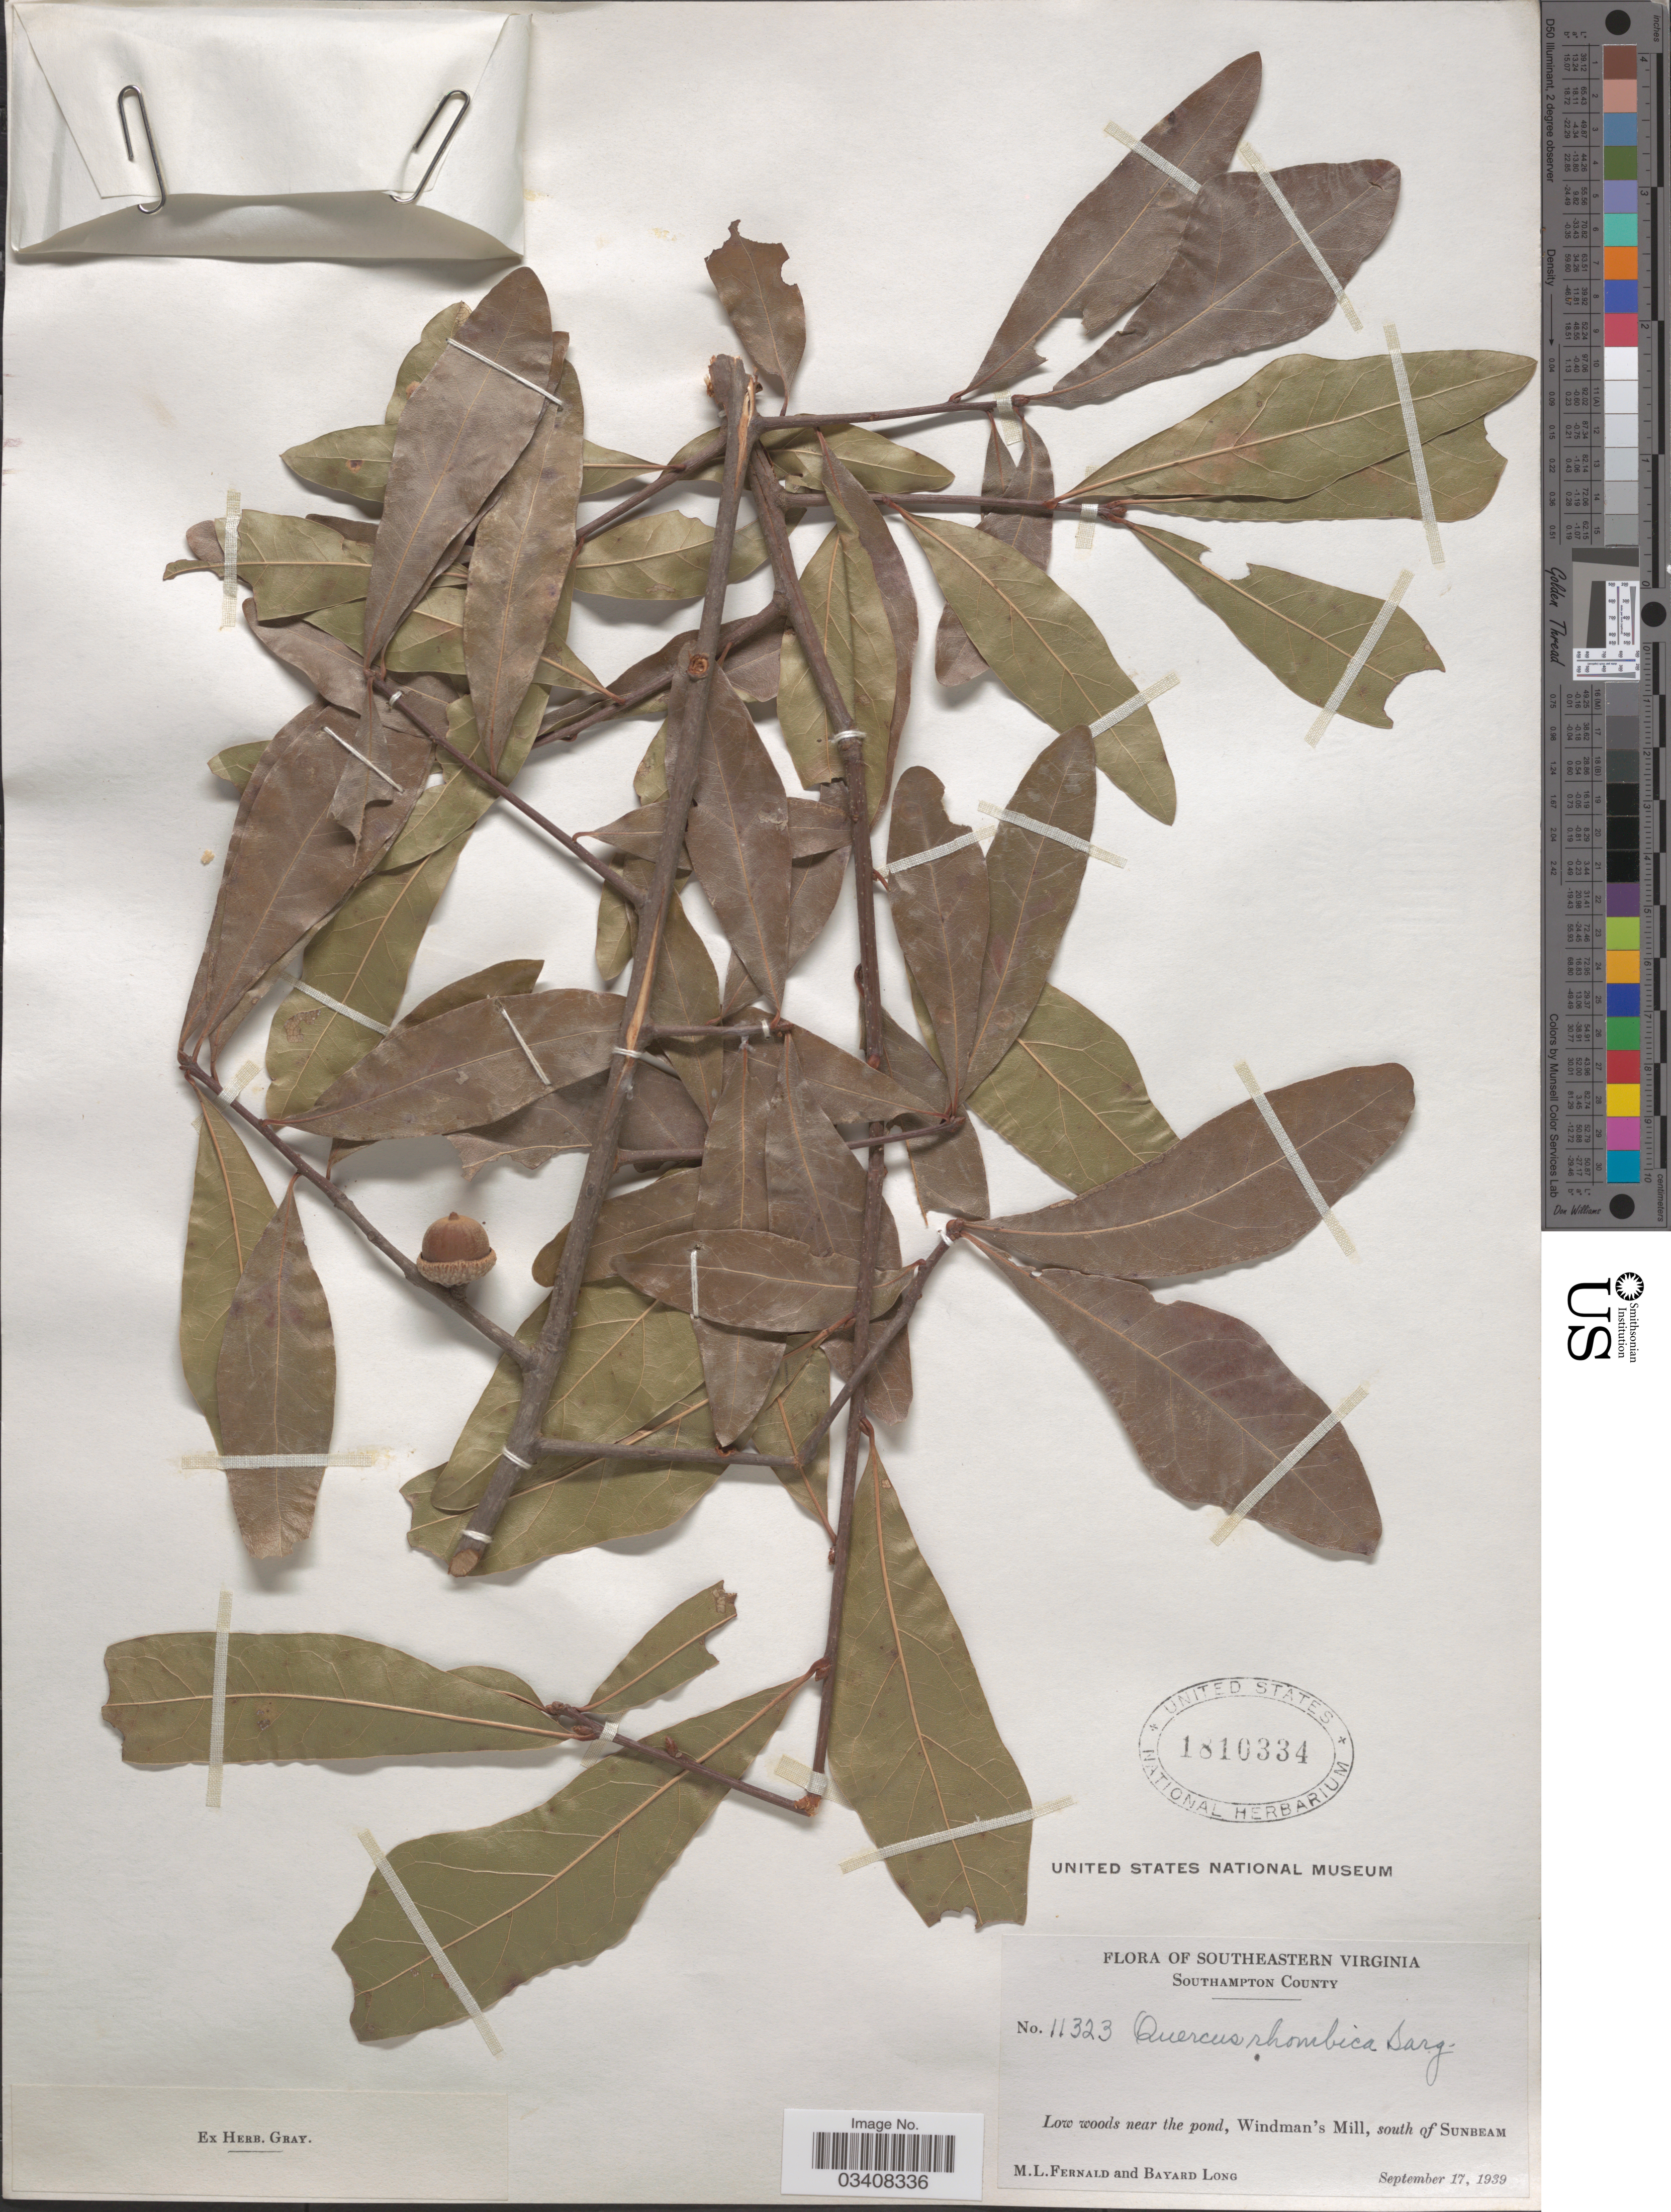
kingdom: Plantae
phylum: Tracheophyta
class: Magnoliopsida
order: Fagales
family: Fagaceae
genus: Quercus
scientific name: Quercus rhombica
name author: Sarg.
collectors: M. L. Fernald & B. Long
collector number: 11323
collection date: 1939-09-17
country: United States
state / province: Virginia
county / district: Southampton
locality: Southeastern Virginia. Southampton County. Low woods near the pond, Windman's Mill, south of Sunbeam.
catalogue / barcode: US 1810334